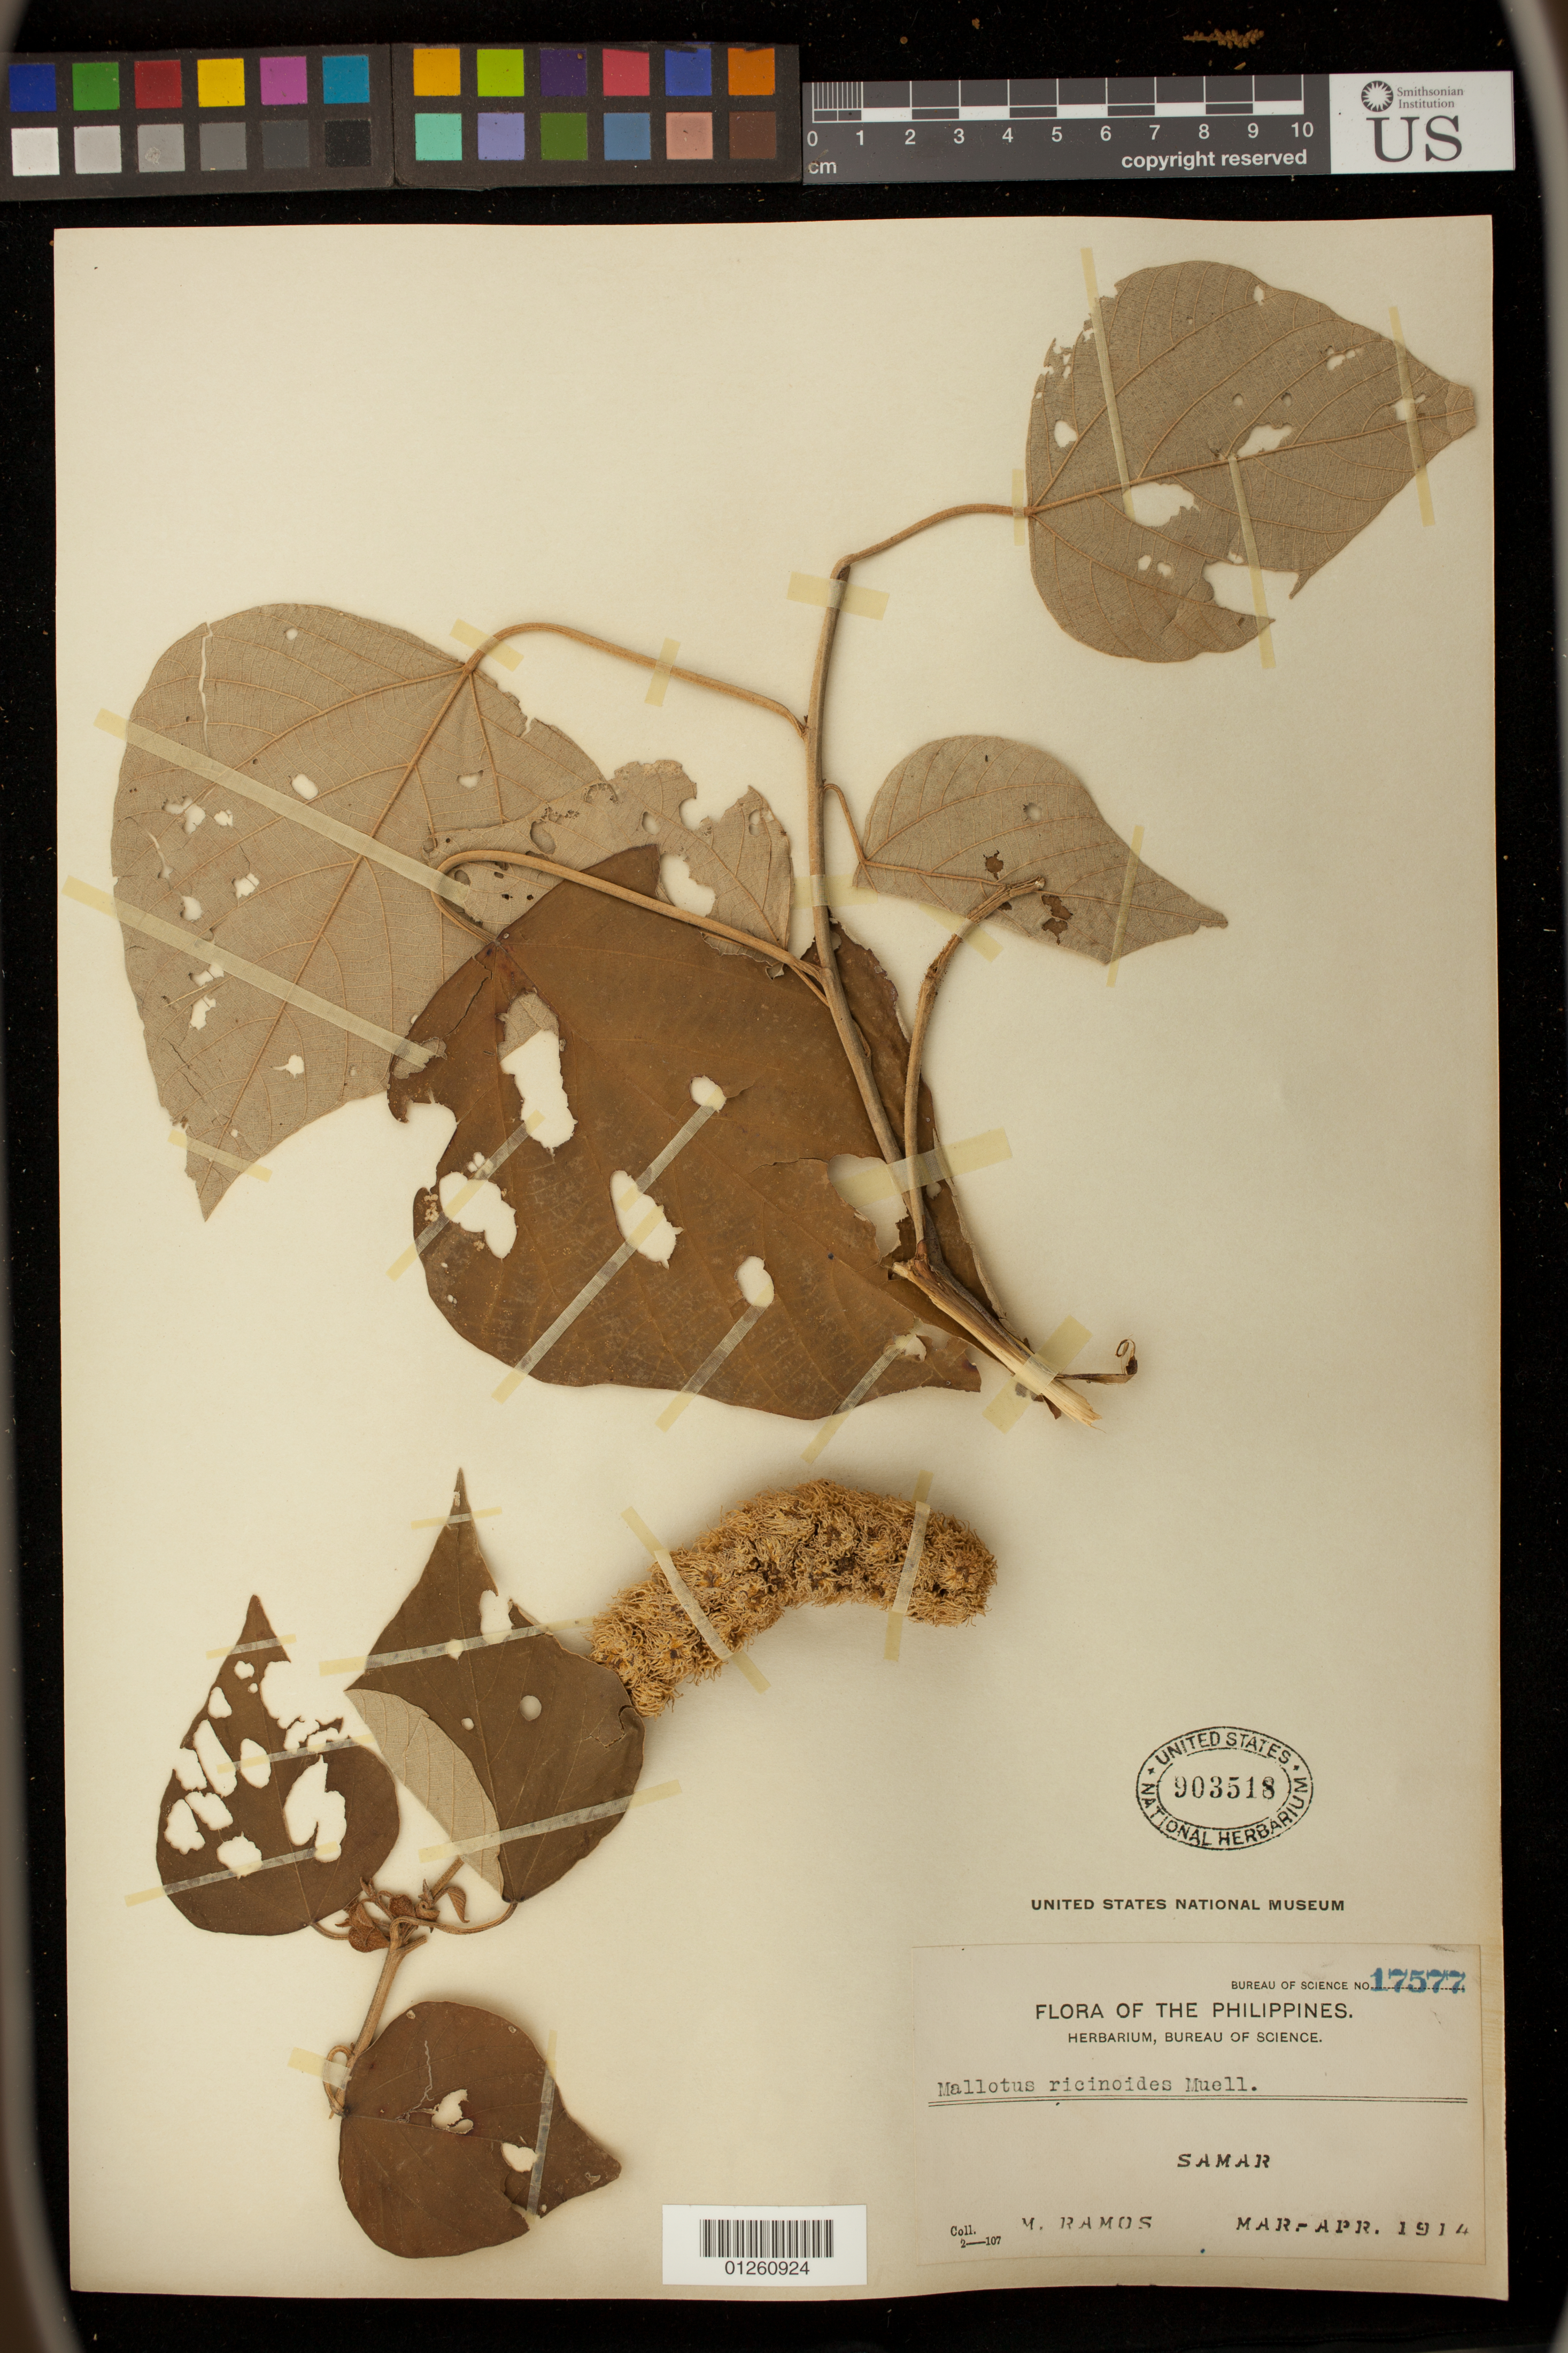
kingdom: Plantae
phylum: Tracheophyta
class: Magnoliopsida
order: Malpighiales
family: Euphorbiaceae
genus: Mallotus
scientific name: Mallotus ricinoides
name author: (Pers.) Müll. Arg.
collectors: M. Ramos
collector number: Bur. Sci. 17577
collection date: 1914-03/1914-04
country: Philippines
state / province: Eastern Visayas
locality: Samar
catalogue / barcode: US 903518